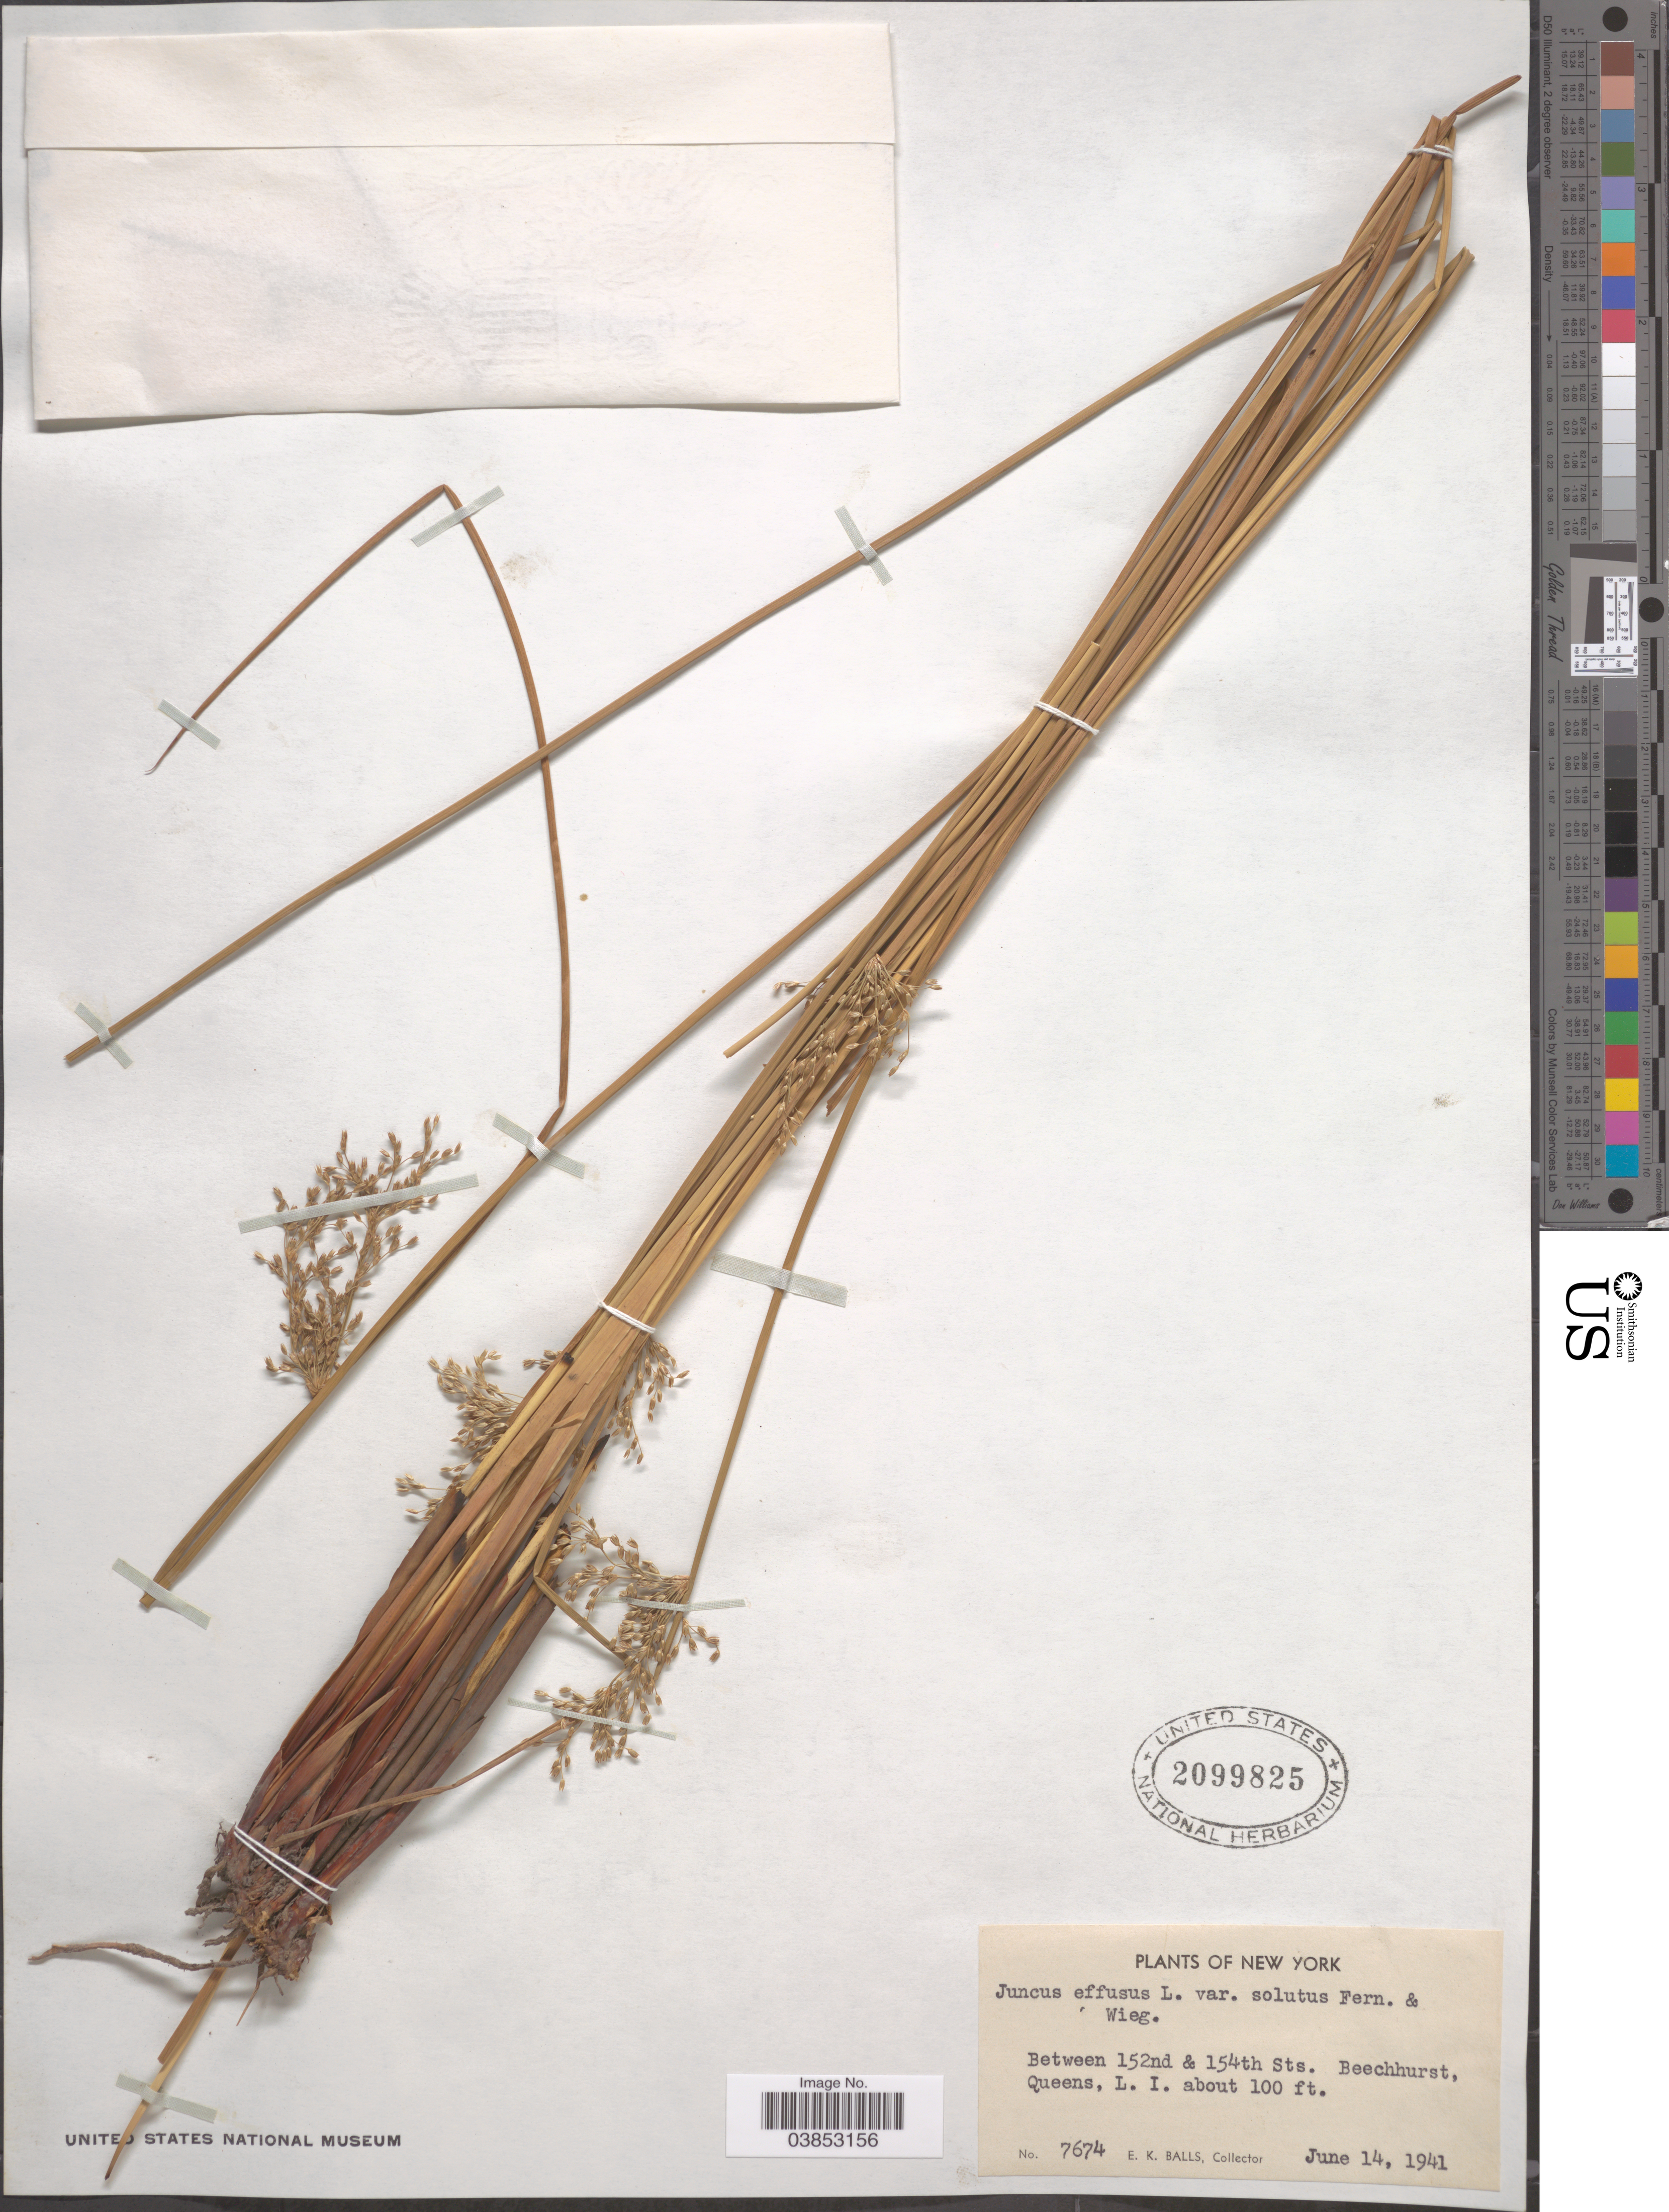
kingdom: Plantae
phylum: Tracheophyta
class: Liliopsida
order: Poales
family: Juncaceae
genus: Juncus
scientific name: Juncus effusus subsp. solutus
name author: (Fernald & Wiegand) Hämet-Ahti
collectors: E. K. Balls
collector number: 7674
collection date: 1941-06-14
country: United States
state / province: New York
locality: Between 152nd & 154th Sts. Beechhurst, Queens. L. I.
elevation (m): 30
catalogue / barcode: US 2099825